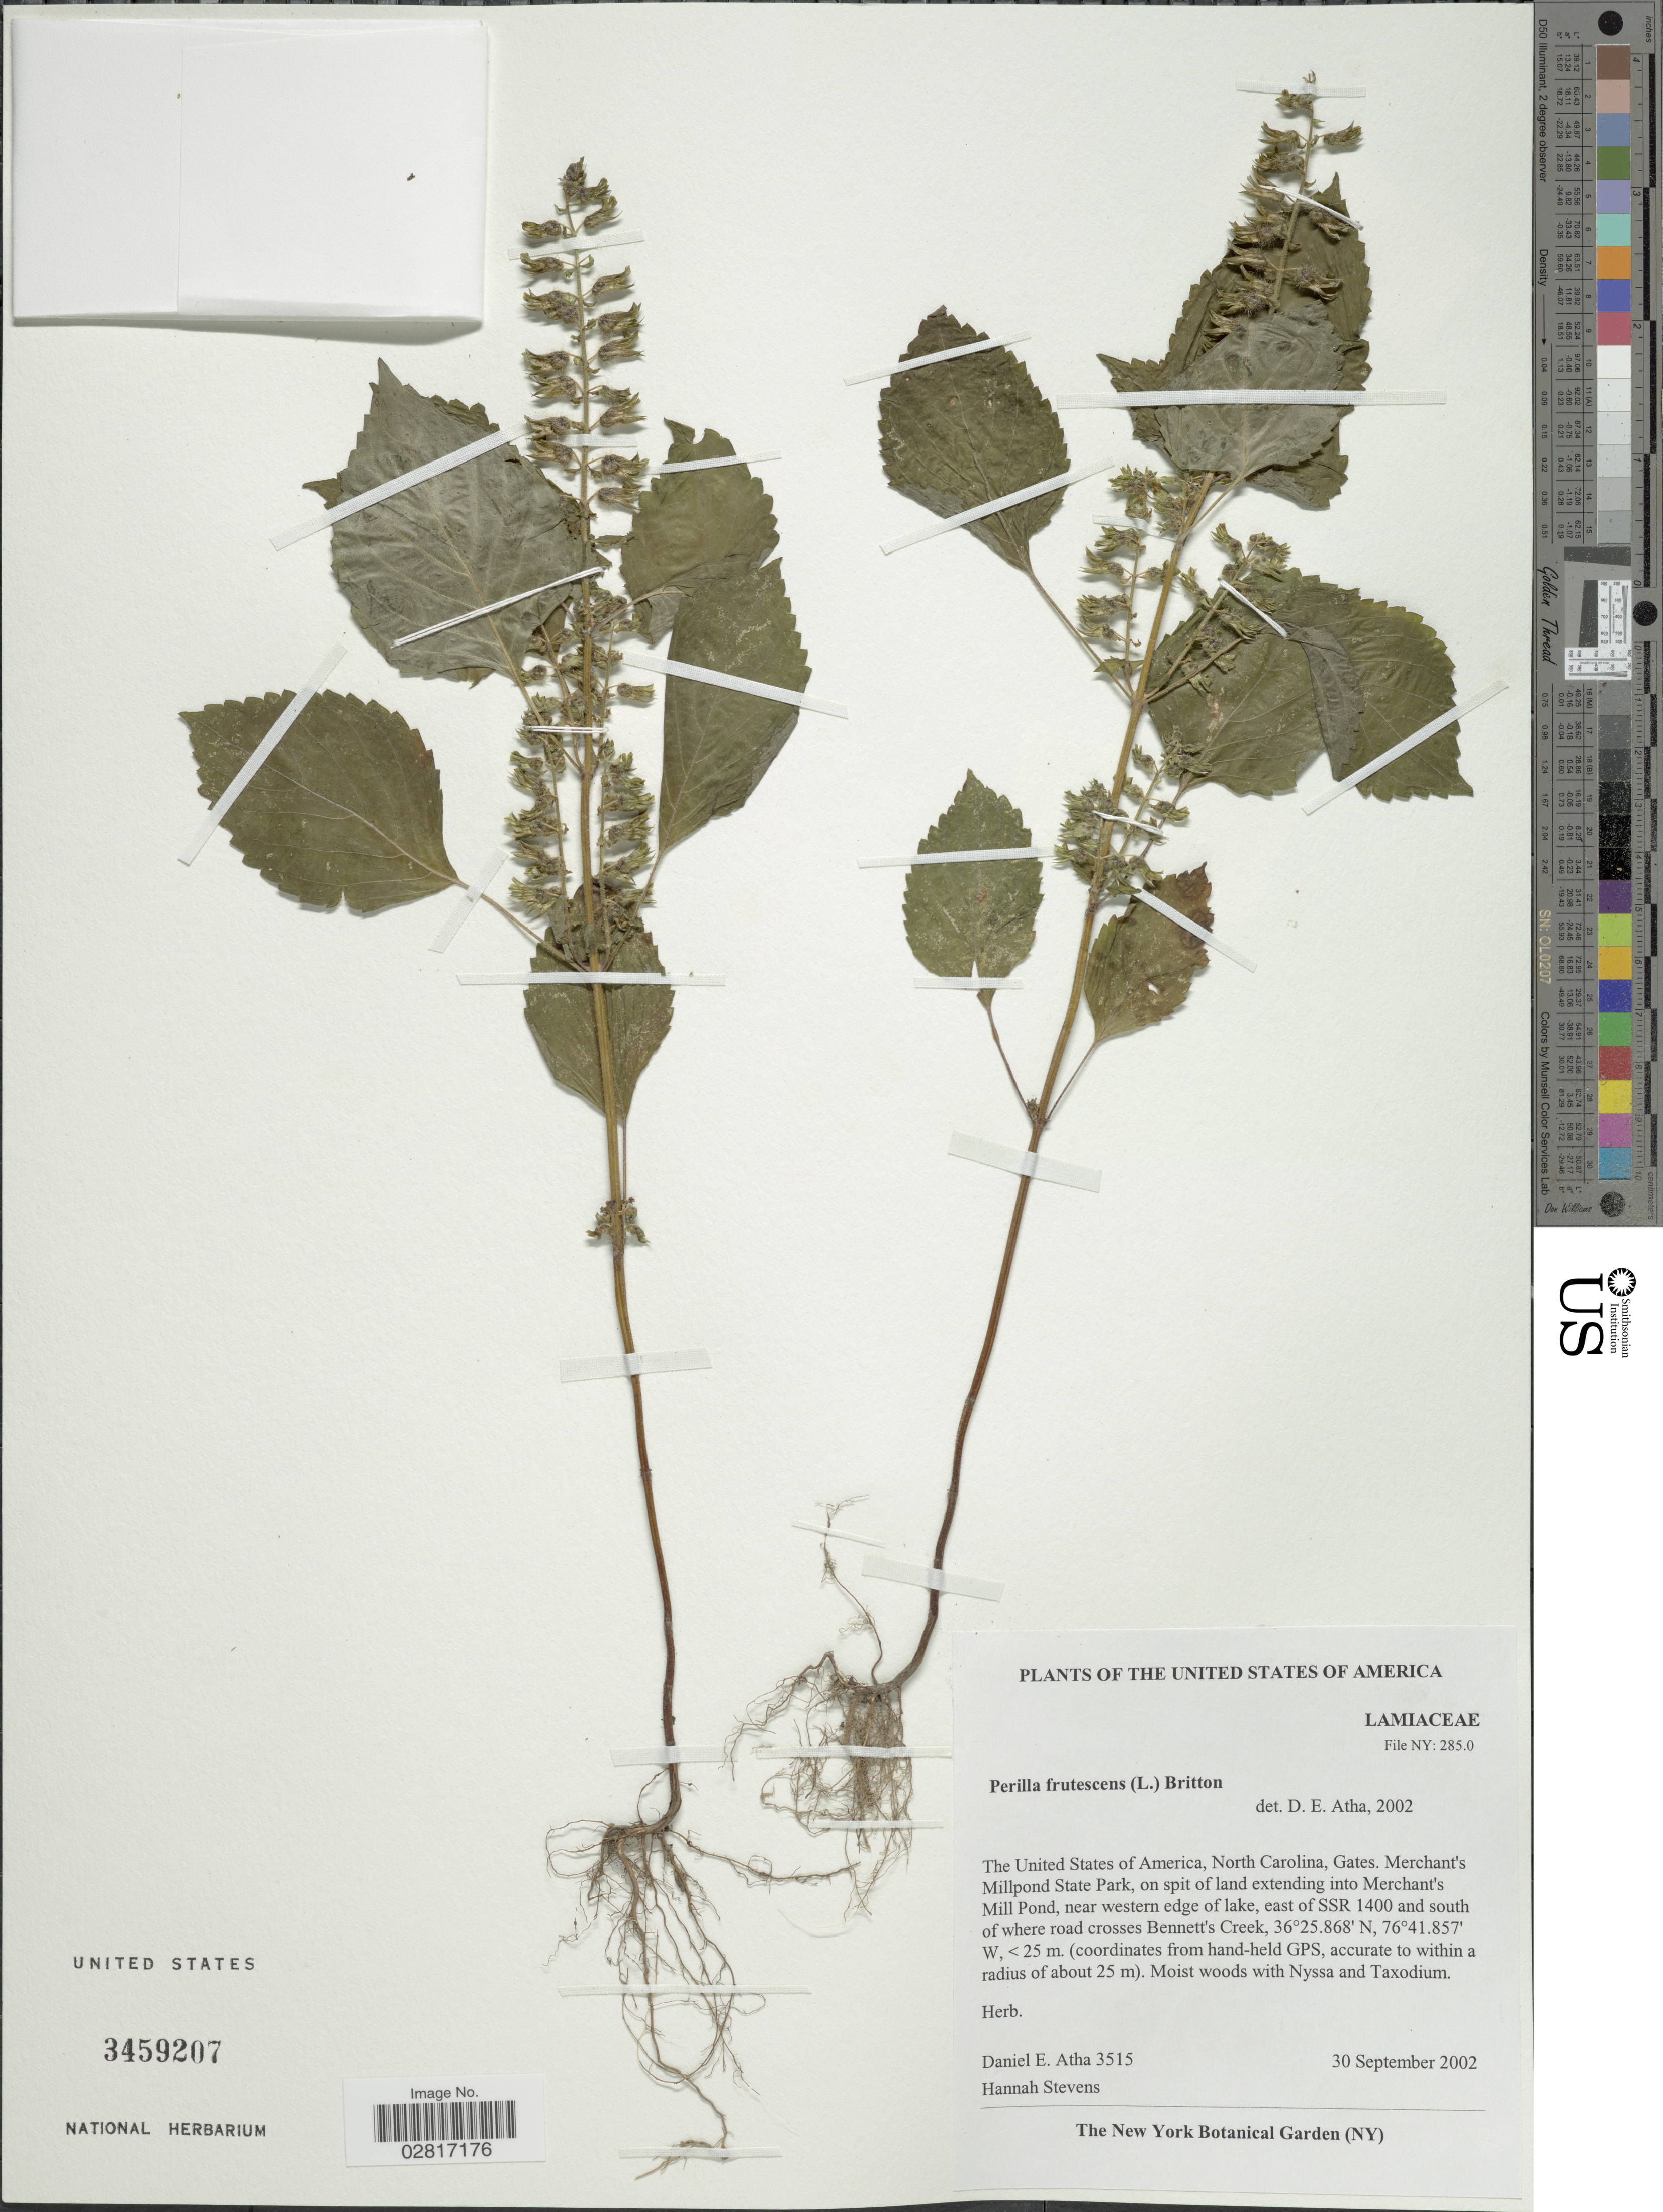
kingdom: Plantae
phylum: Tracheophyta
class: Magnoliopsida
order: Lamiales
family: Lamiaceae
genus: Perilla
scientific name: Perilla frutescens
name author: (L.) Britton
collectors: D. Atha & H. Stevens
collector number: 3515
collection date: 2002-09-30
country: United States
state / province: North Carolina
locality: The United States of America, Gates, Merchant's Millpond State Park, on spit of land extending into Merchant's Mill Pond, near western edge of lake, east of SSR 1400 and south of where road crosses Bennett's Creek.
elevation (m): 25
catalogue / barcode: US 3459207